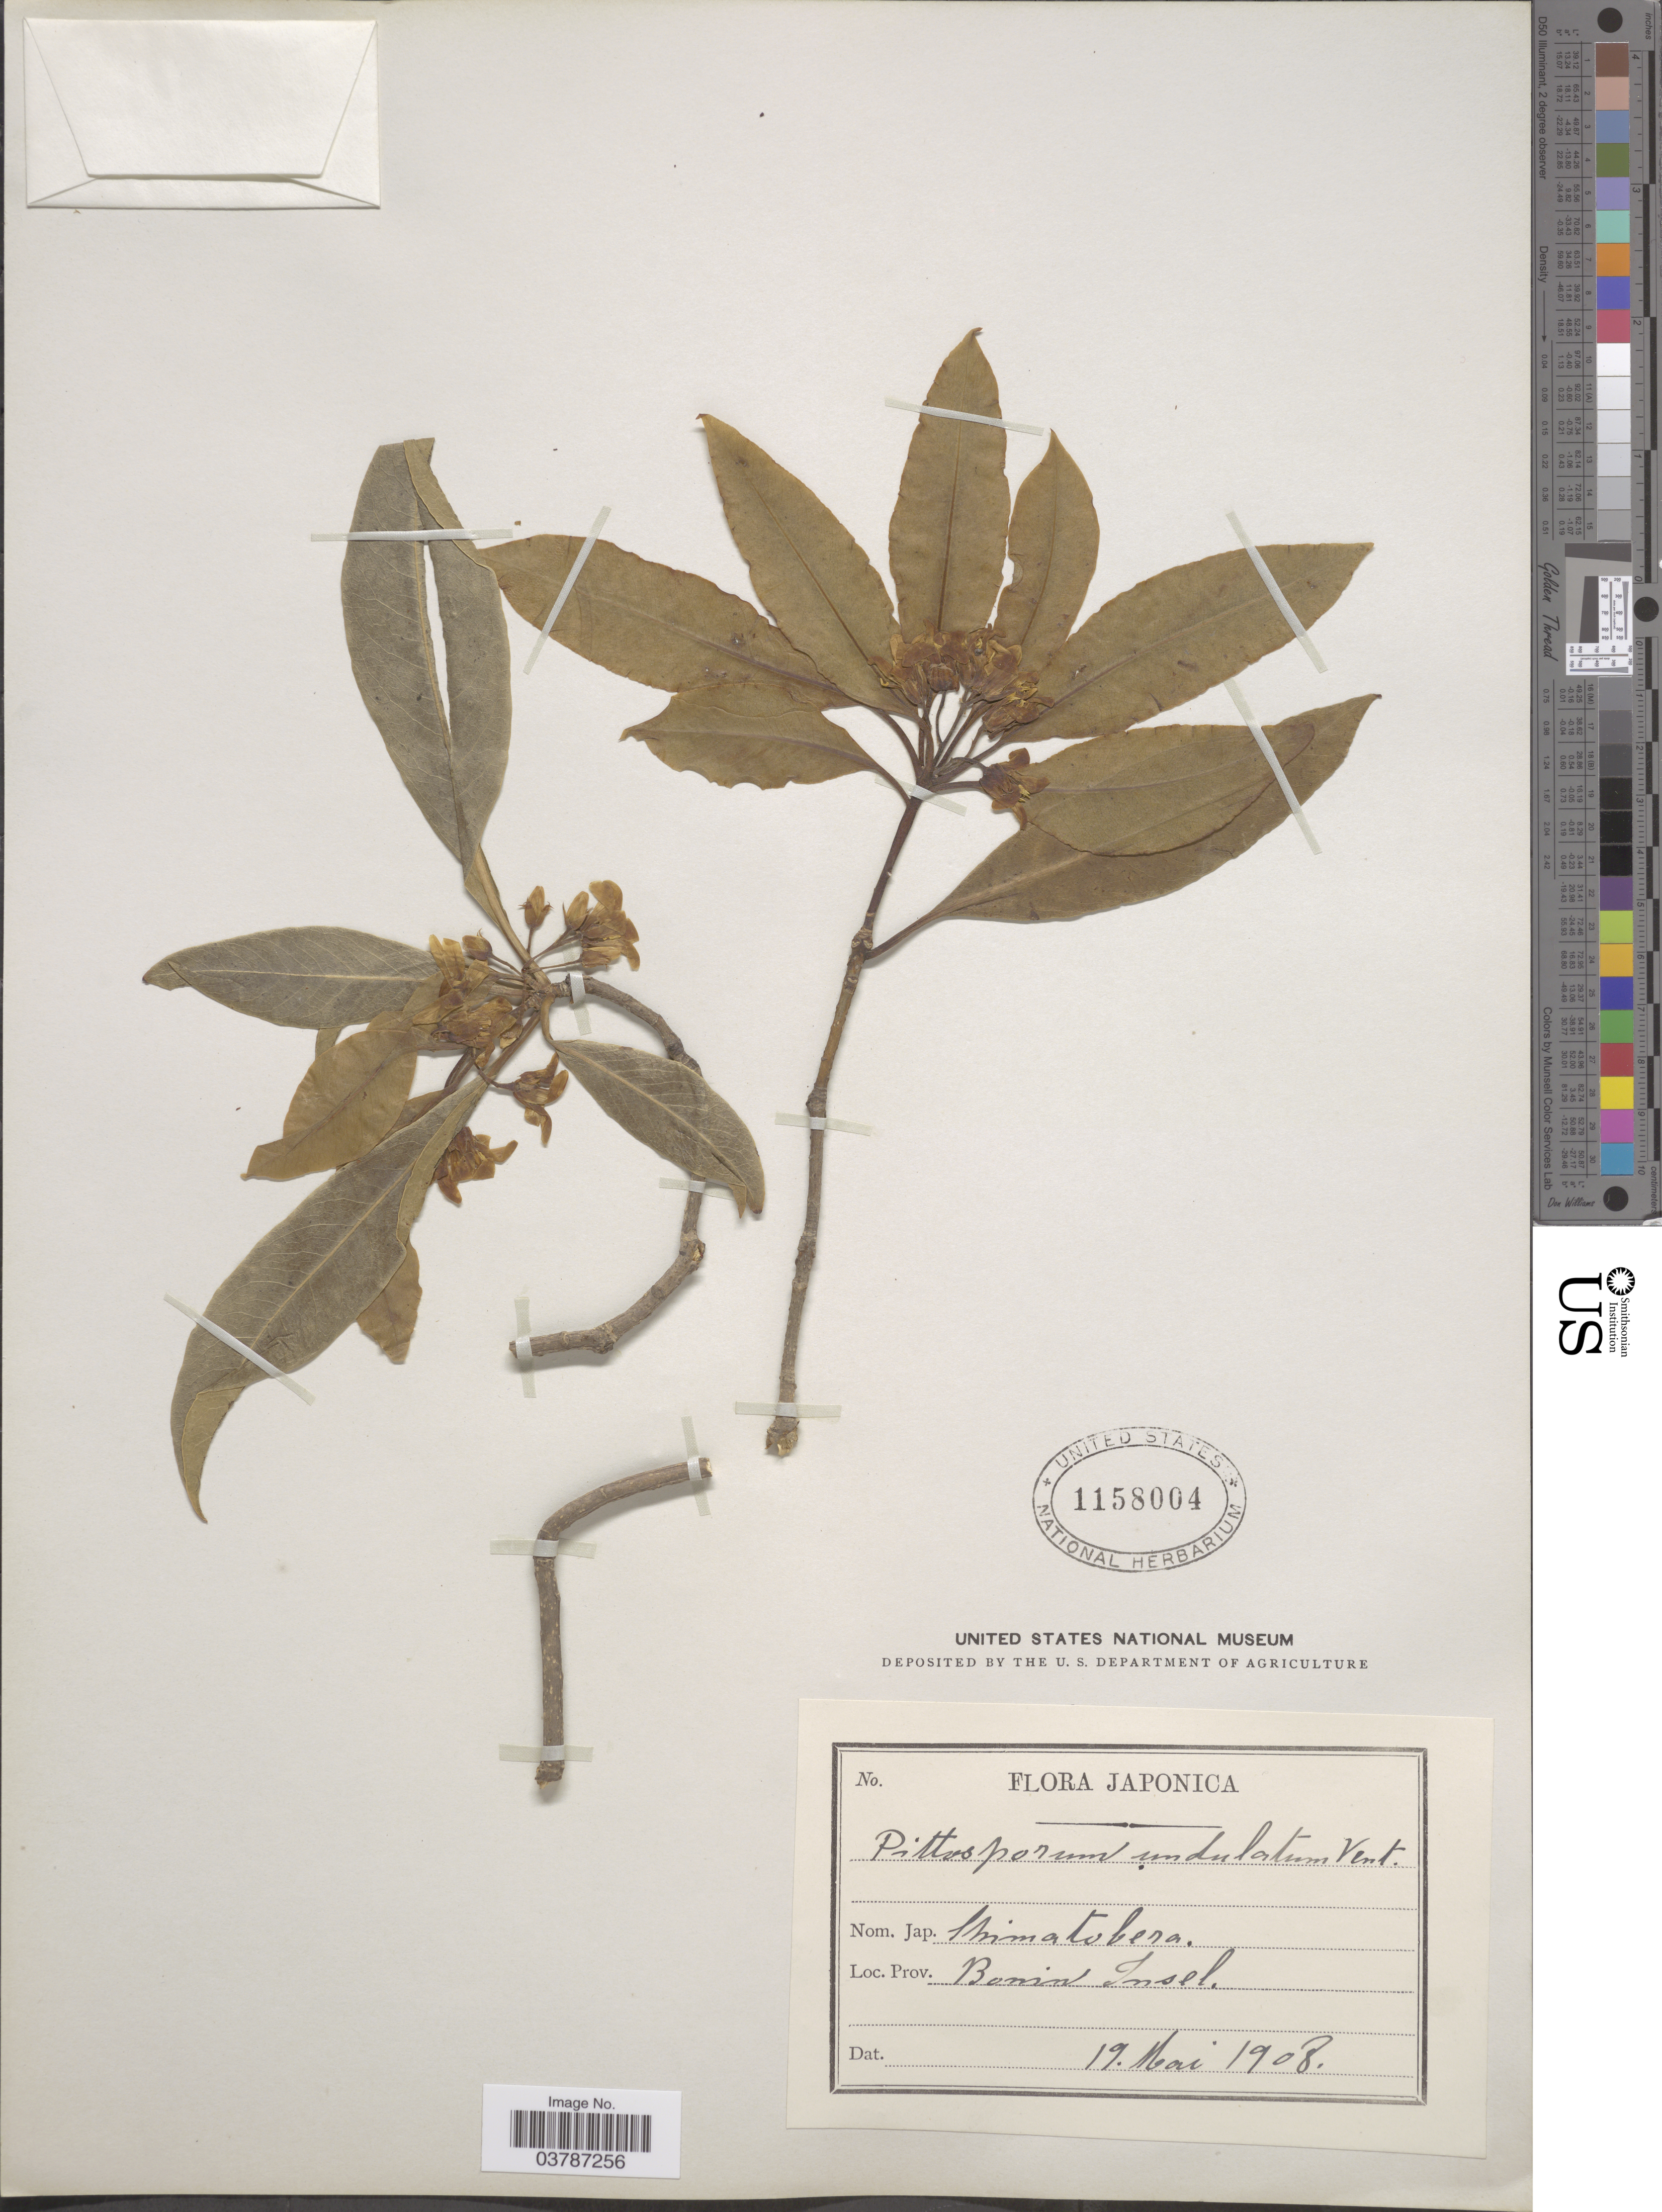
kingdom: Plantae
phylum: Tracheophyta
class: Magnoliopsida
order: Apiales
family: Pittosporaceae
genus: Pittosporum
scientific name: Pittosporum undulatum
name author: Vent.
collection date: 1908-05-19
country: Japan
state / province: Tokyo, Federal City of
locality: Bonin Insel.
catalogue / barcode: US 1158004